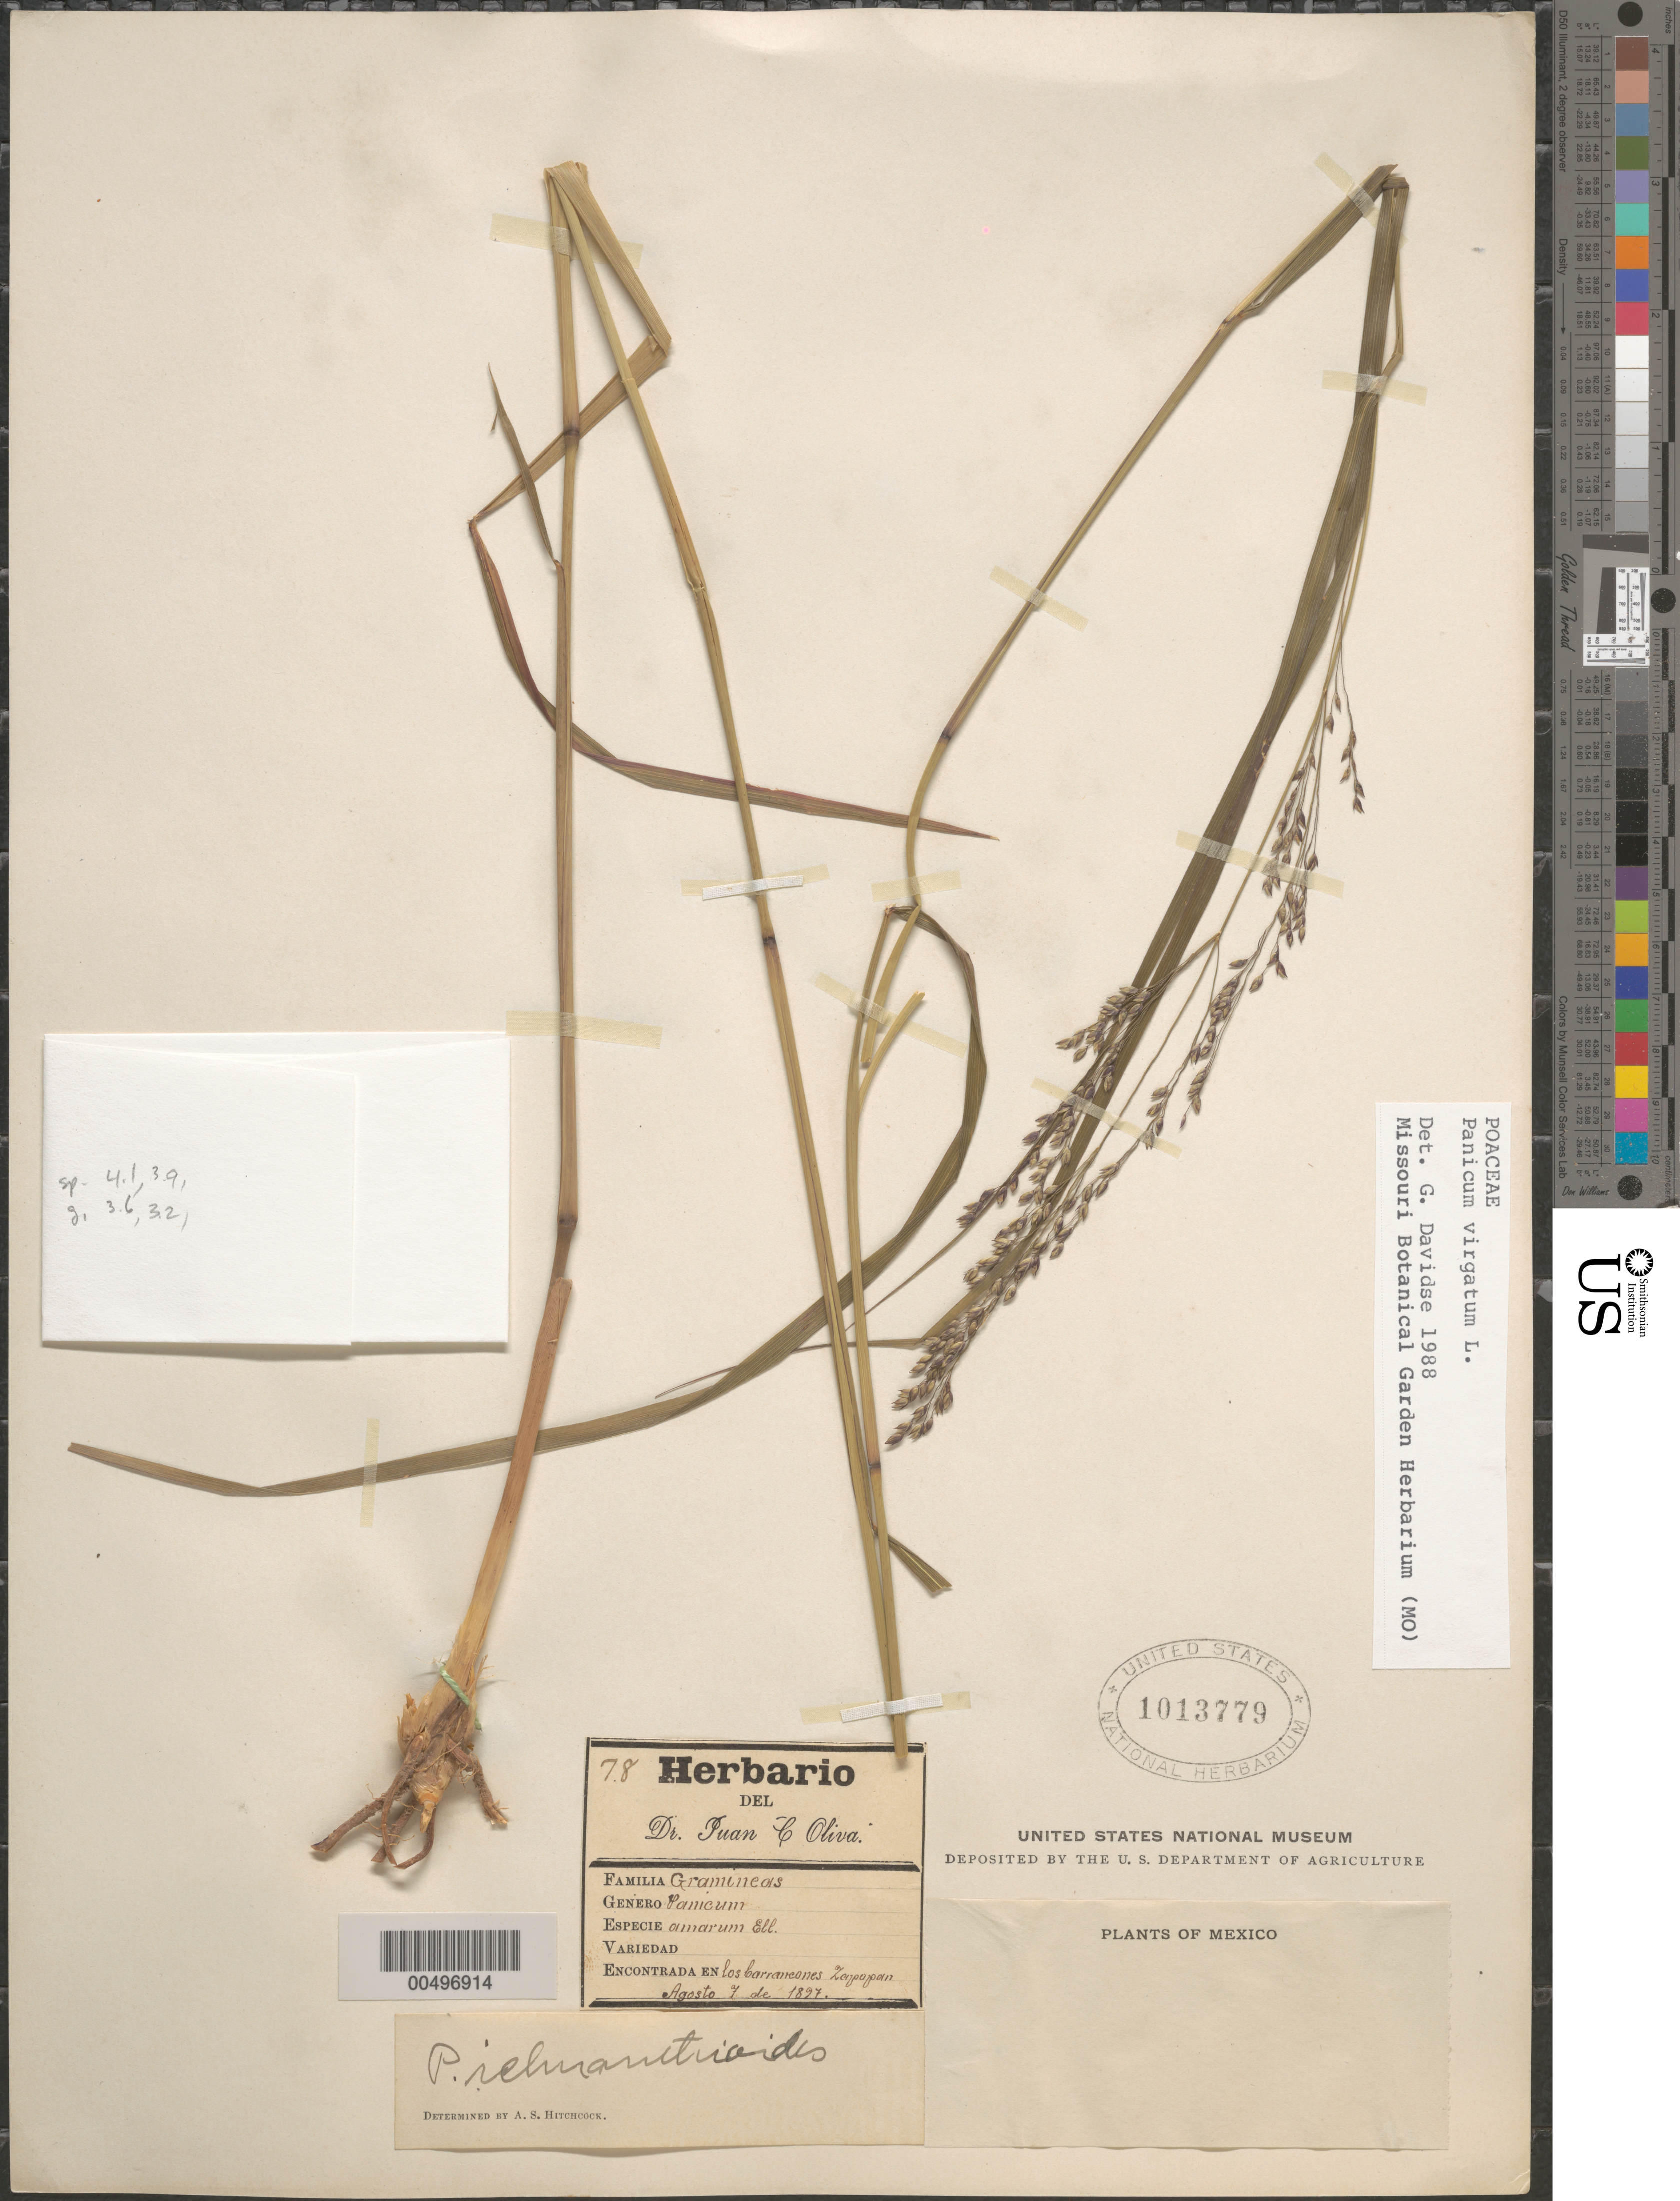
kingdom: Plantae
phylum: Tracheophyta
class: Liliopsida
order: Poales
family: Poaceae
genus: Panicum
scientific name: Panicum virgatum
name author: L.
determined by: Davidse, Gerrit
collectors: J. C. Oliva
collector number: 78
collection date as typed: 7 Aug 1897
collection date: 1897-08-07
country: Mexico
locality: Los Carraneones Zapopan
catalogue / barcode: US 1013779